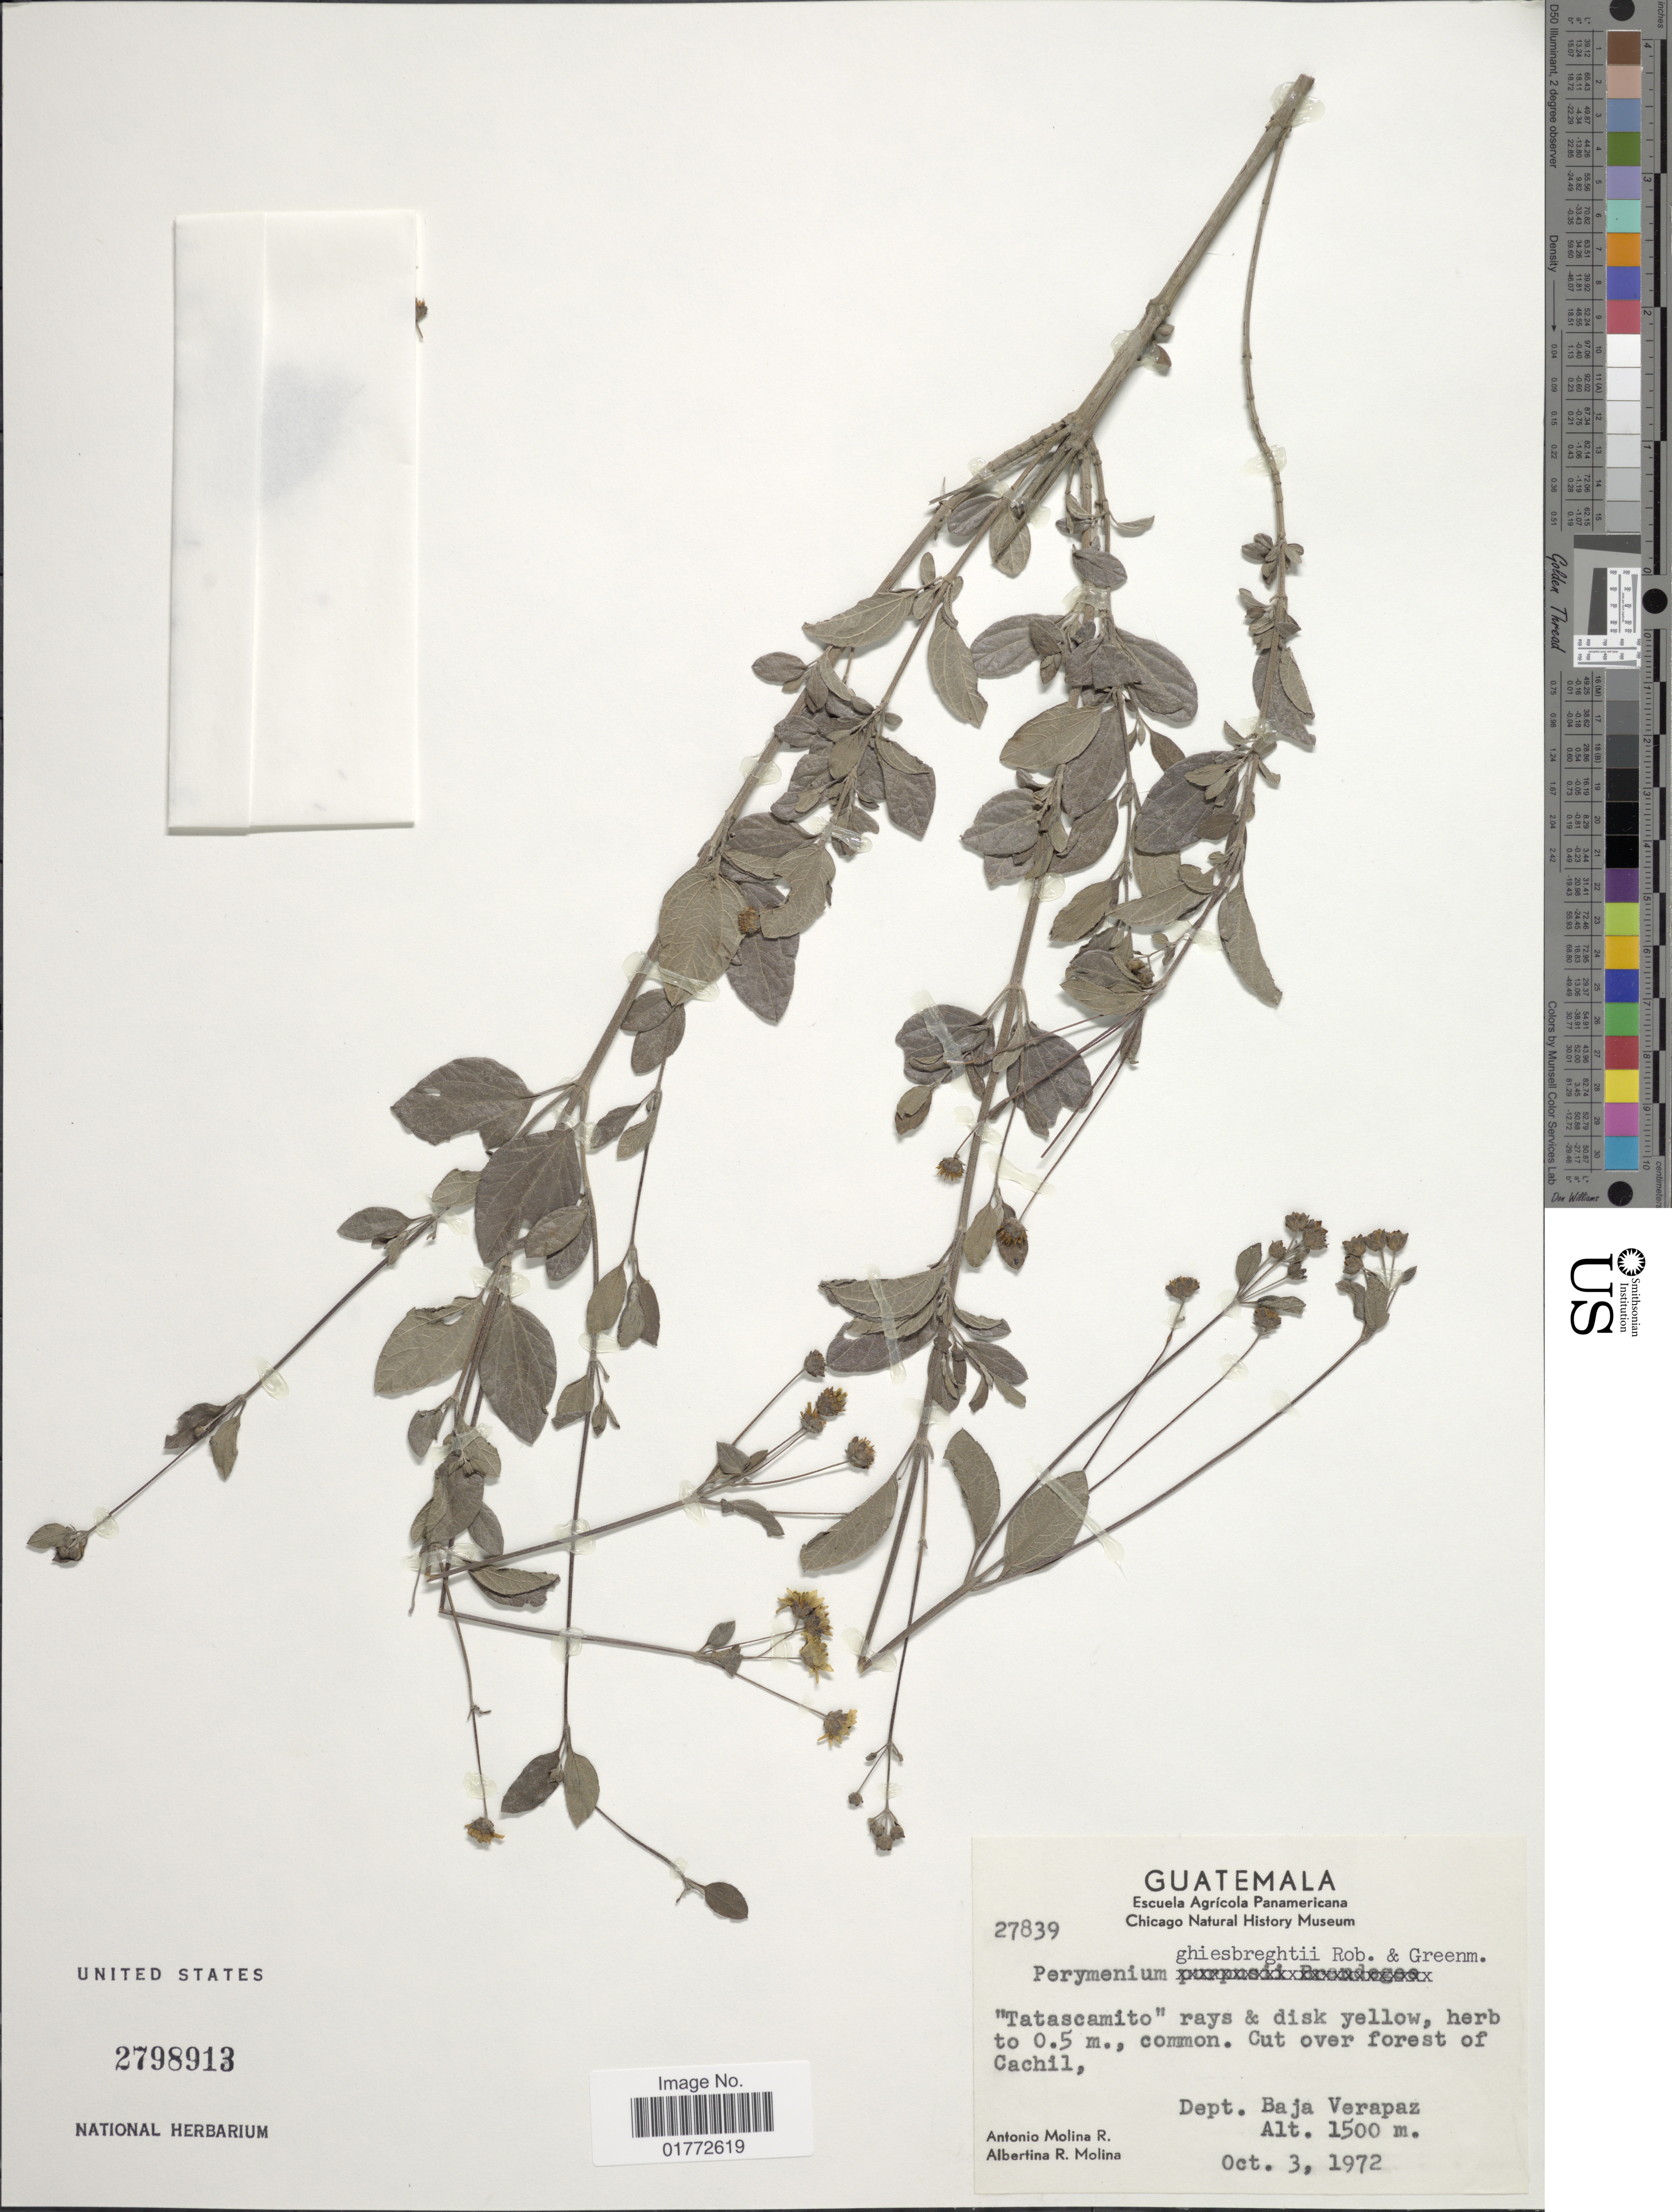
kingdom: Plantae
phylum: Tracheophyta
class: Magnoliopsida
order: Asterales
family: Asteraceae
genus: Perymenium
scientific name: Perymenium ghiesbreghtii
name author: B.L. Rob. & Greenm.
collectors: A. Molina R. & A. R. Molina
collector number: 27839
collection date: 1972-10-03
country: Guatemala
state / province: Baja Verapaz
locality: Cut over forest of Cachil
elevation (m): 1500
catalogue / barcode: US 2798913